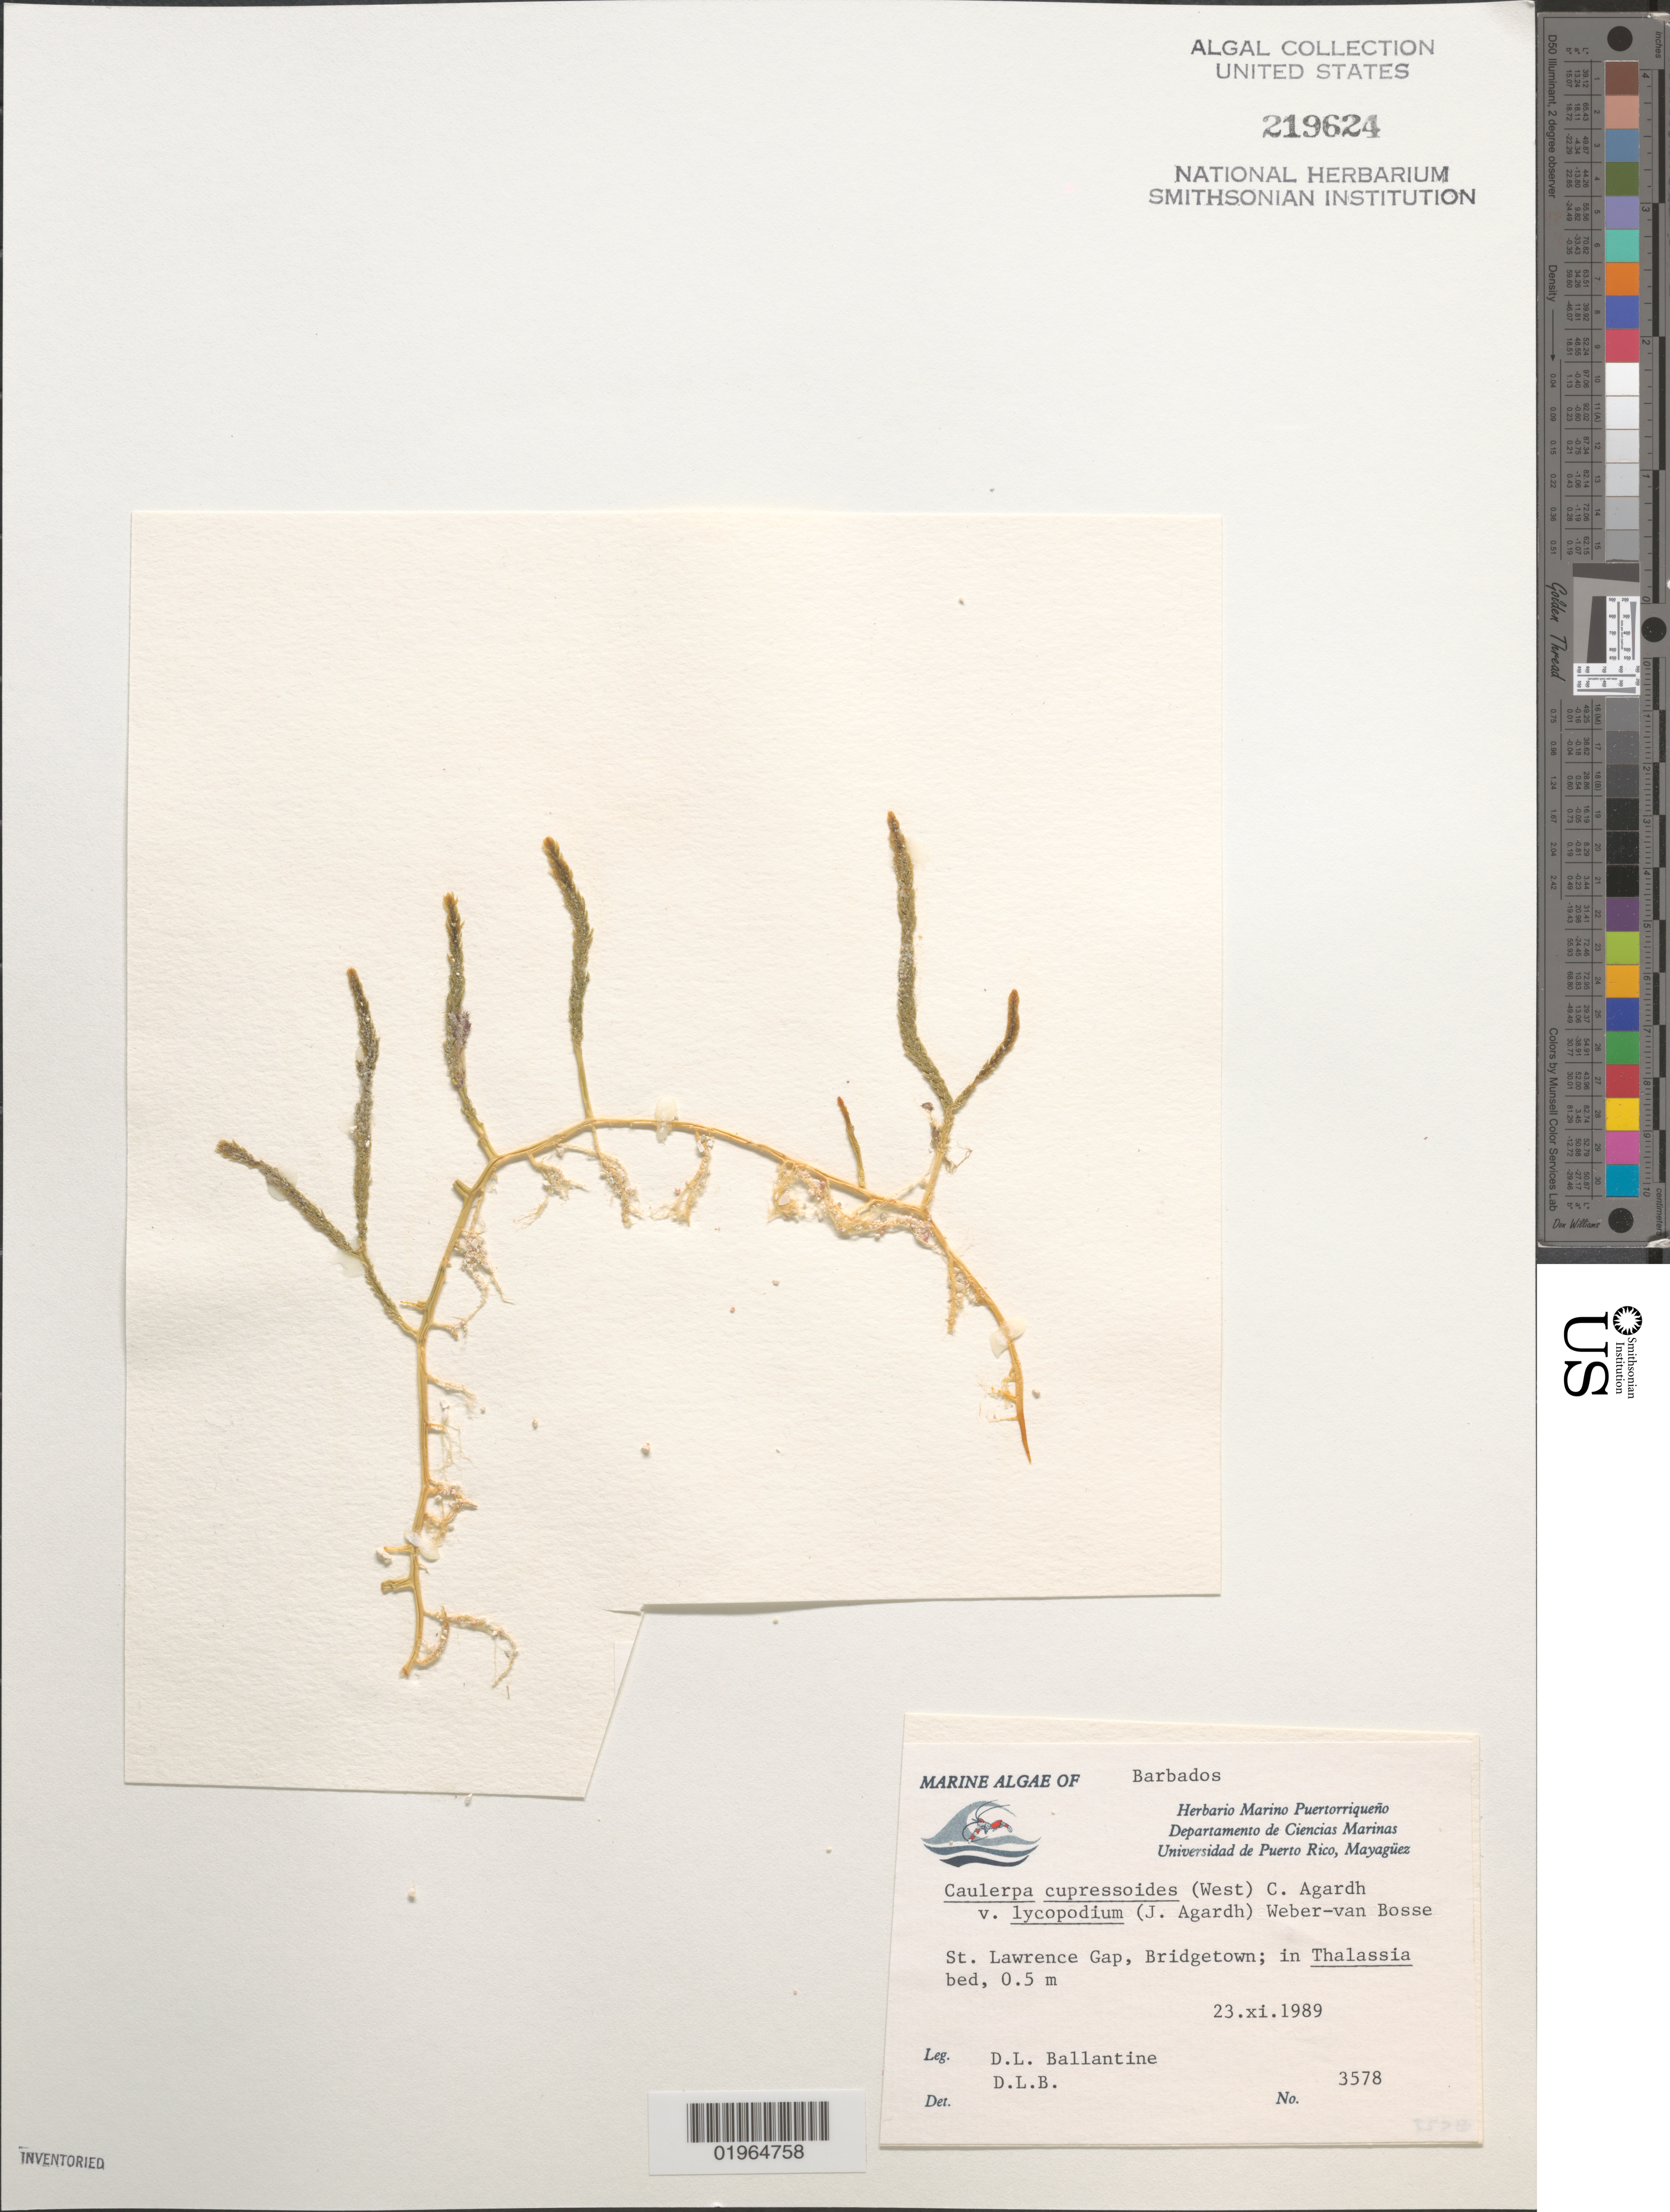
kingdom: Plantae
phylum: Chlorophyta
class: Ulvophyceae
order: Bryopsidales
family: Caulerpaceae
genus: Caulerpa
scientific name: Caulerpa cupressoides var. lycopodium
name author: Weber Bosse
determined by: Ballantine, D. L.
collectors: D.L. Ballantine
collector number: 3578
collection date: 1989-11-23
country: Barbados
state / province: Saint Michael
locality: St. Lawrence Gap, Bridgetown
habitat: In Thalssia bed.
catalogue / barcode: US 219624